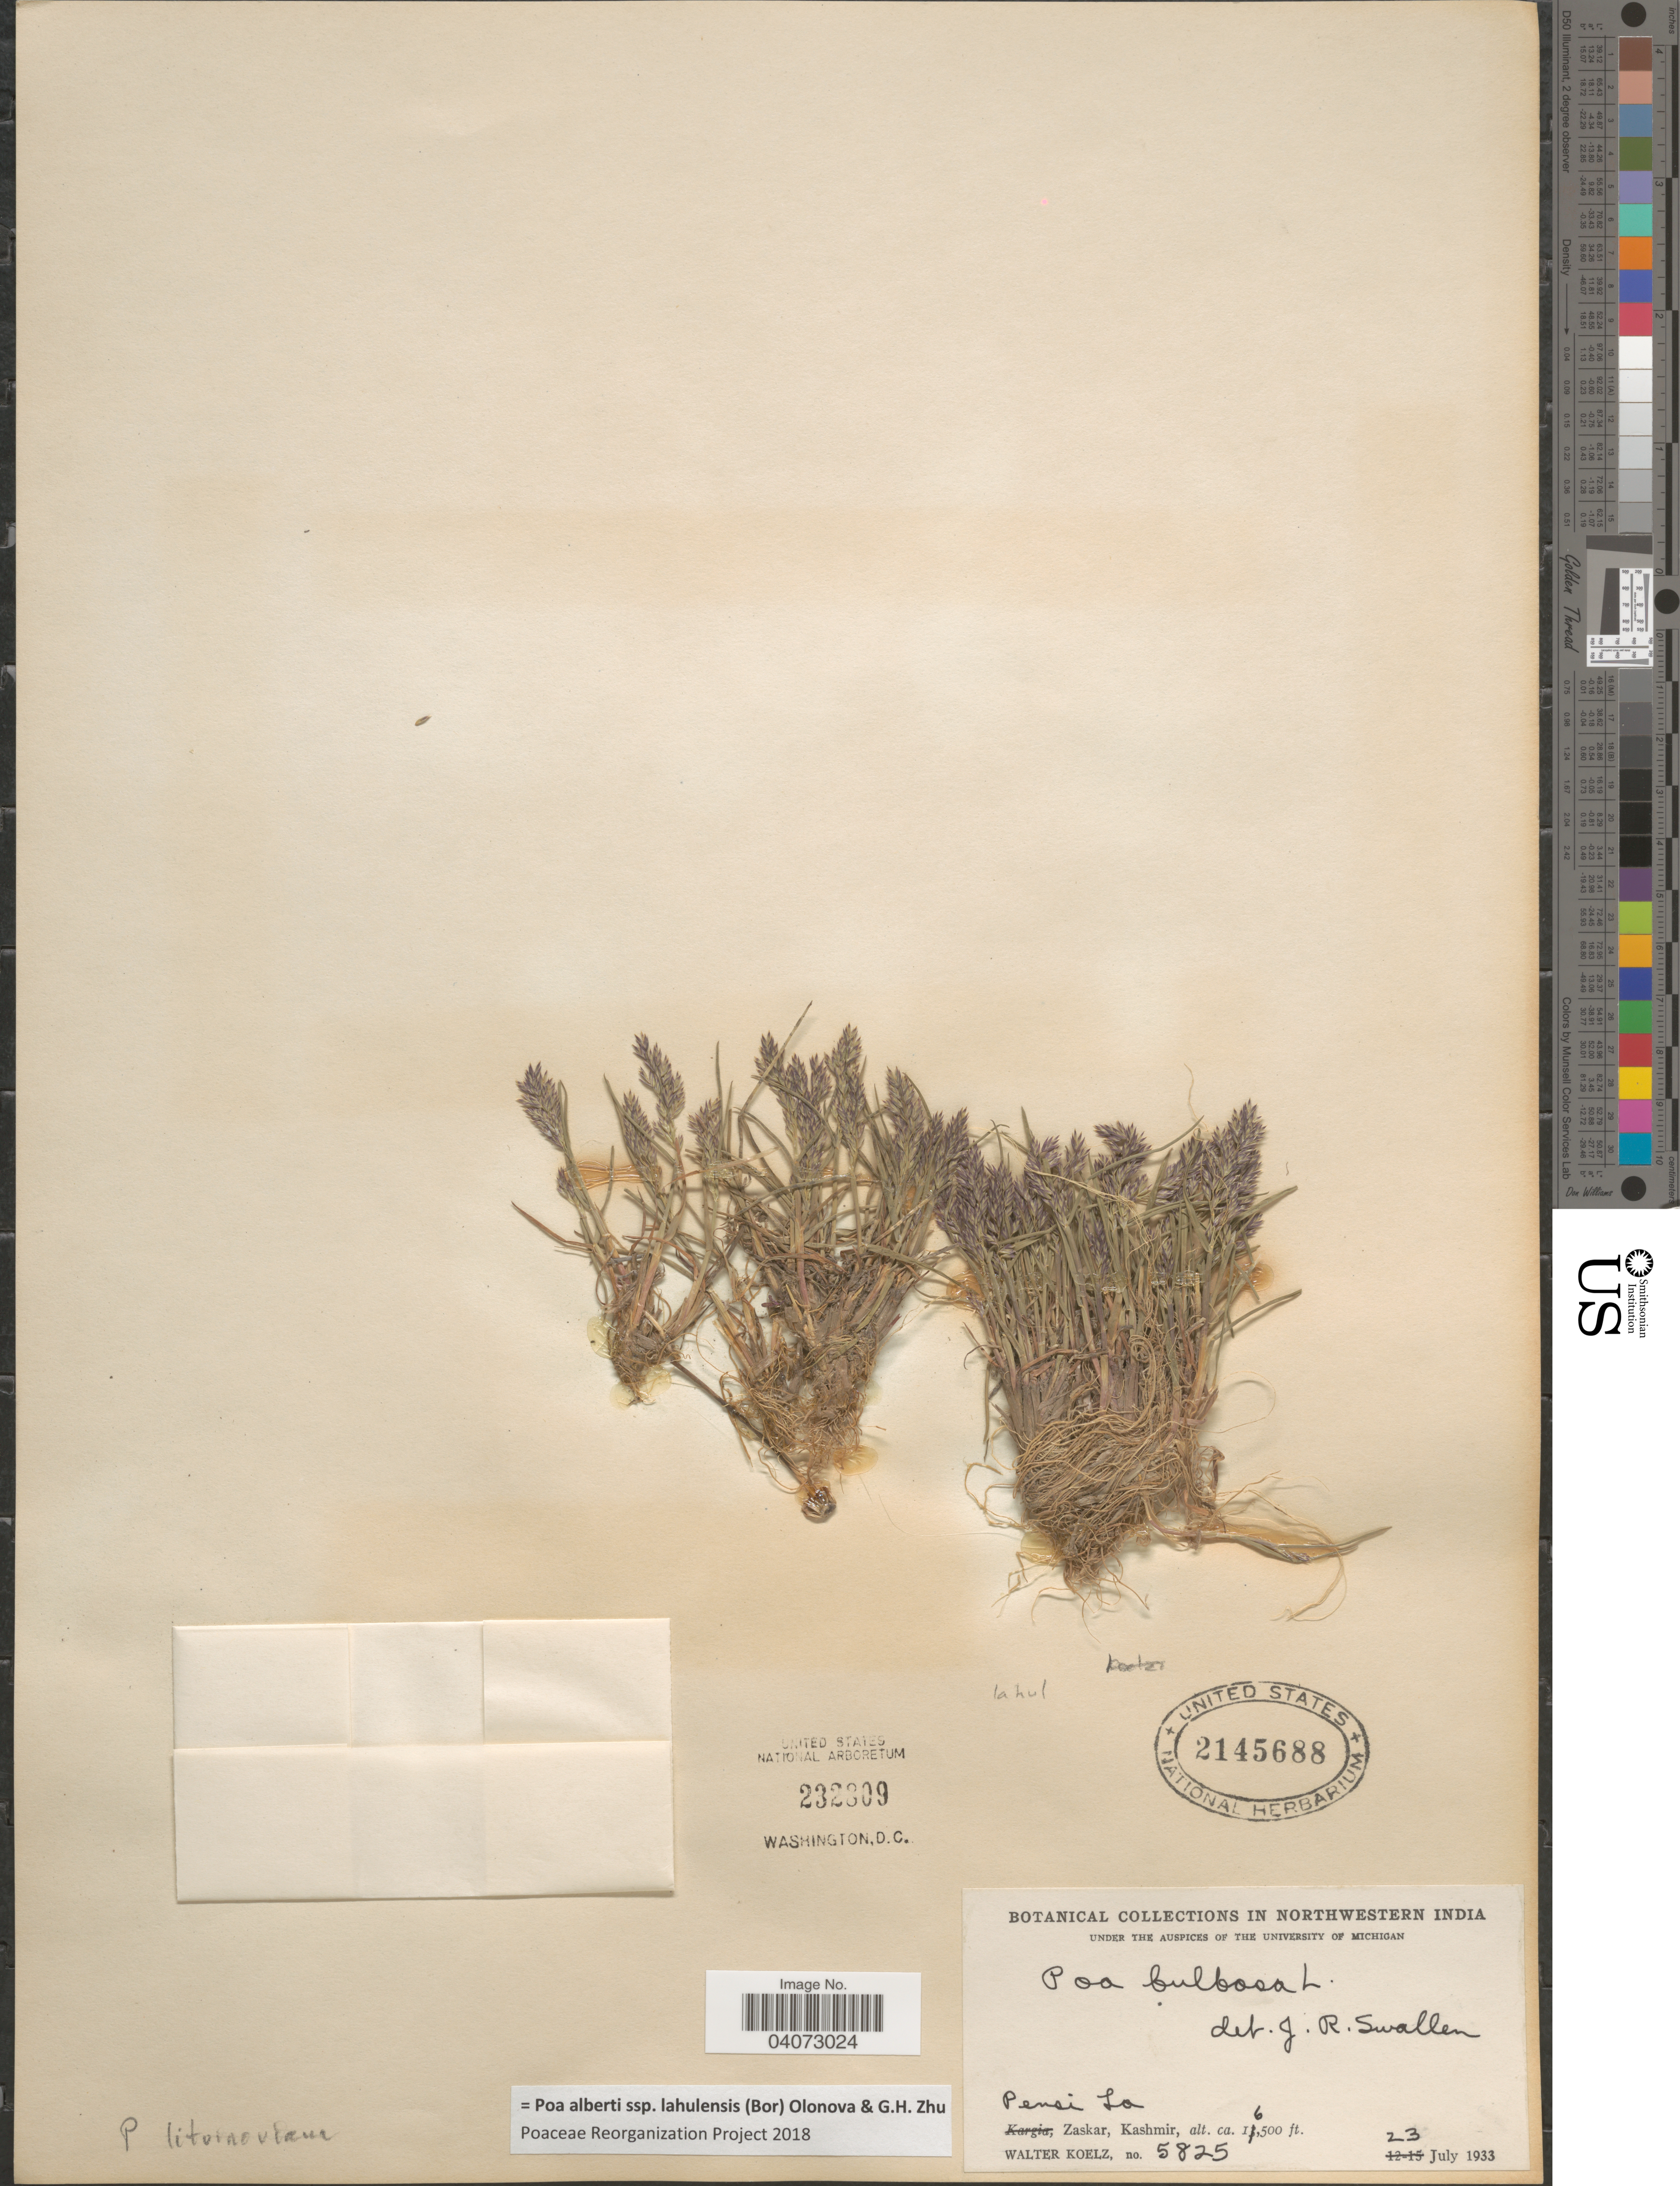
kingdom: Plantae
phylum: Tracheophyta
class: Liliopsida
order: Poales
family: Poaceae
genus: Poa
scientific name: Poa albertii subsp. lahulensis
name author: (Bor) Olonova & G.H. Zhu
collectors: W. N. Koelz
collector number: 5825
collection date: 1933-07-23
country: India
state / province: Jammu and Kashmir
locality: Northwestern India. Pensi La, Zaskar, Kashmir.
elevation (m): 5029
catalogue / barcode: US 2145688